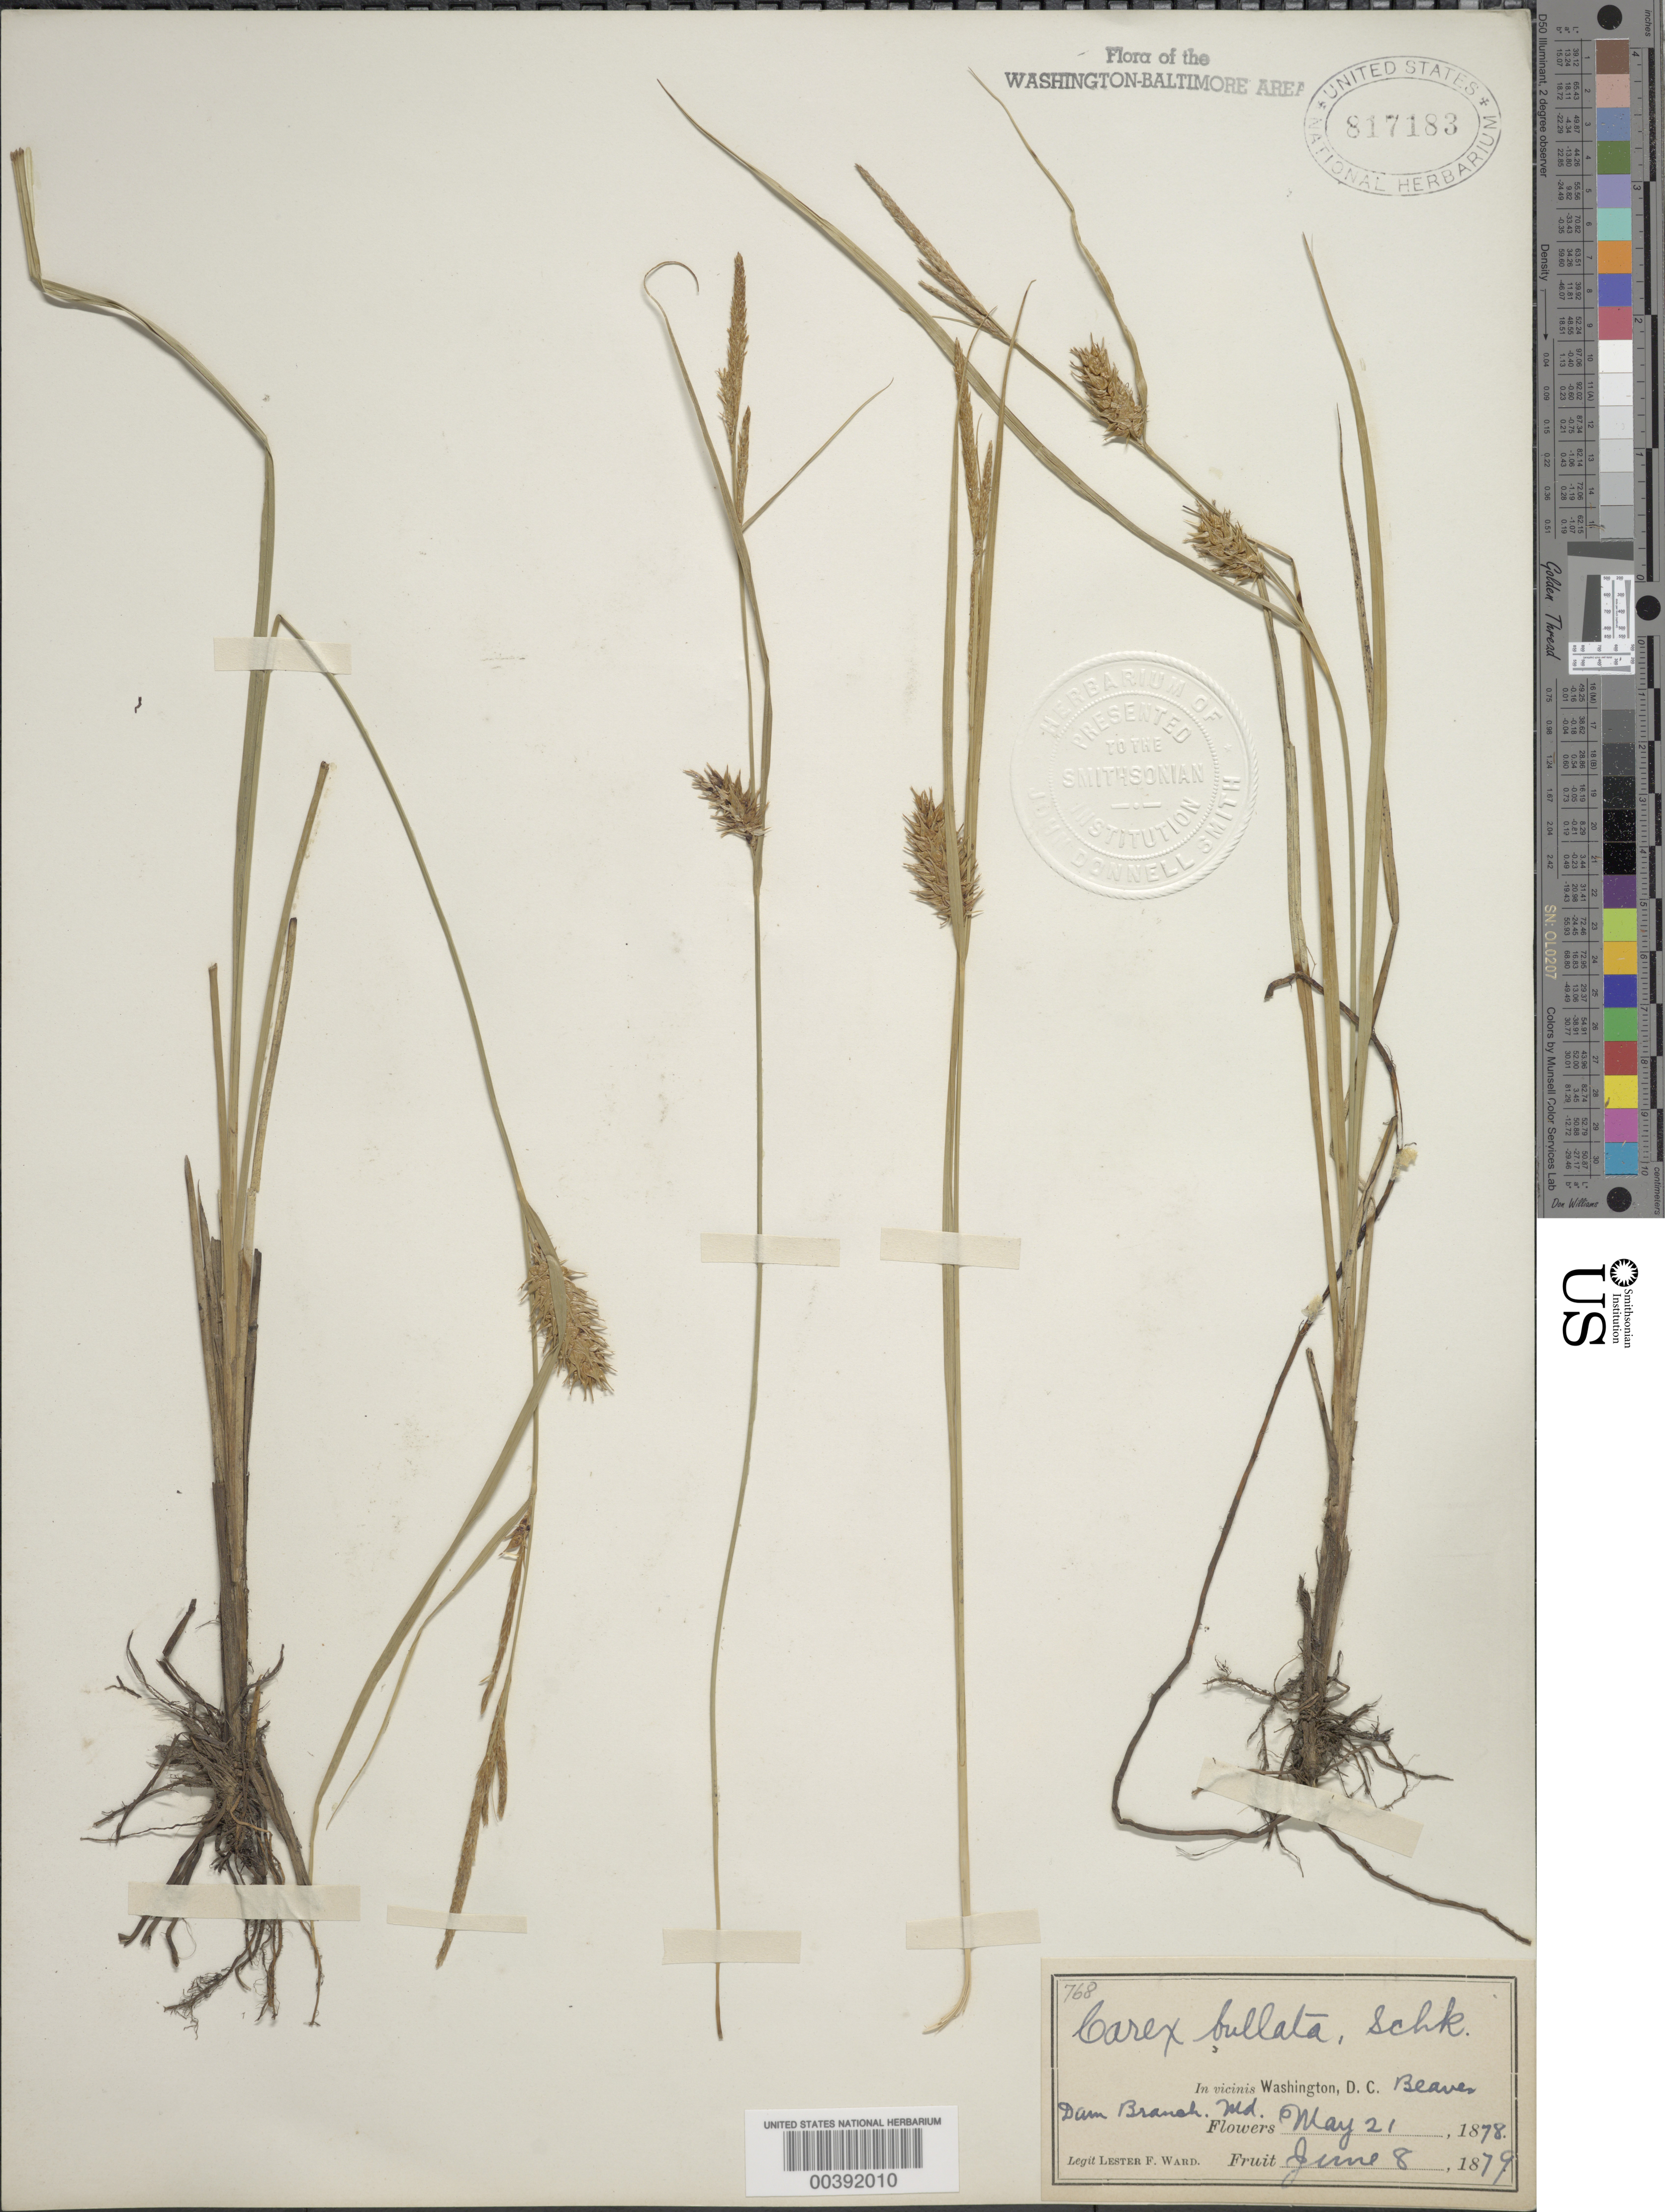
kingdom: Plantae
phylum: Tracheophyta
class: Liliopsida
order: Poales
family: Cyperaceae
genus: Carex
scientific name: Carex bullata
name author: Schkuhr ex Willd.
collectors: L. F. Ward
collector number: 768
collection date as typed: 21 May 1878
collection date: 1878-05-21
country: United States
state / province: Maryland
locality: Dam Branch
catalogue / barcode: US 817183